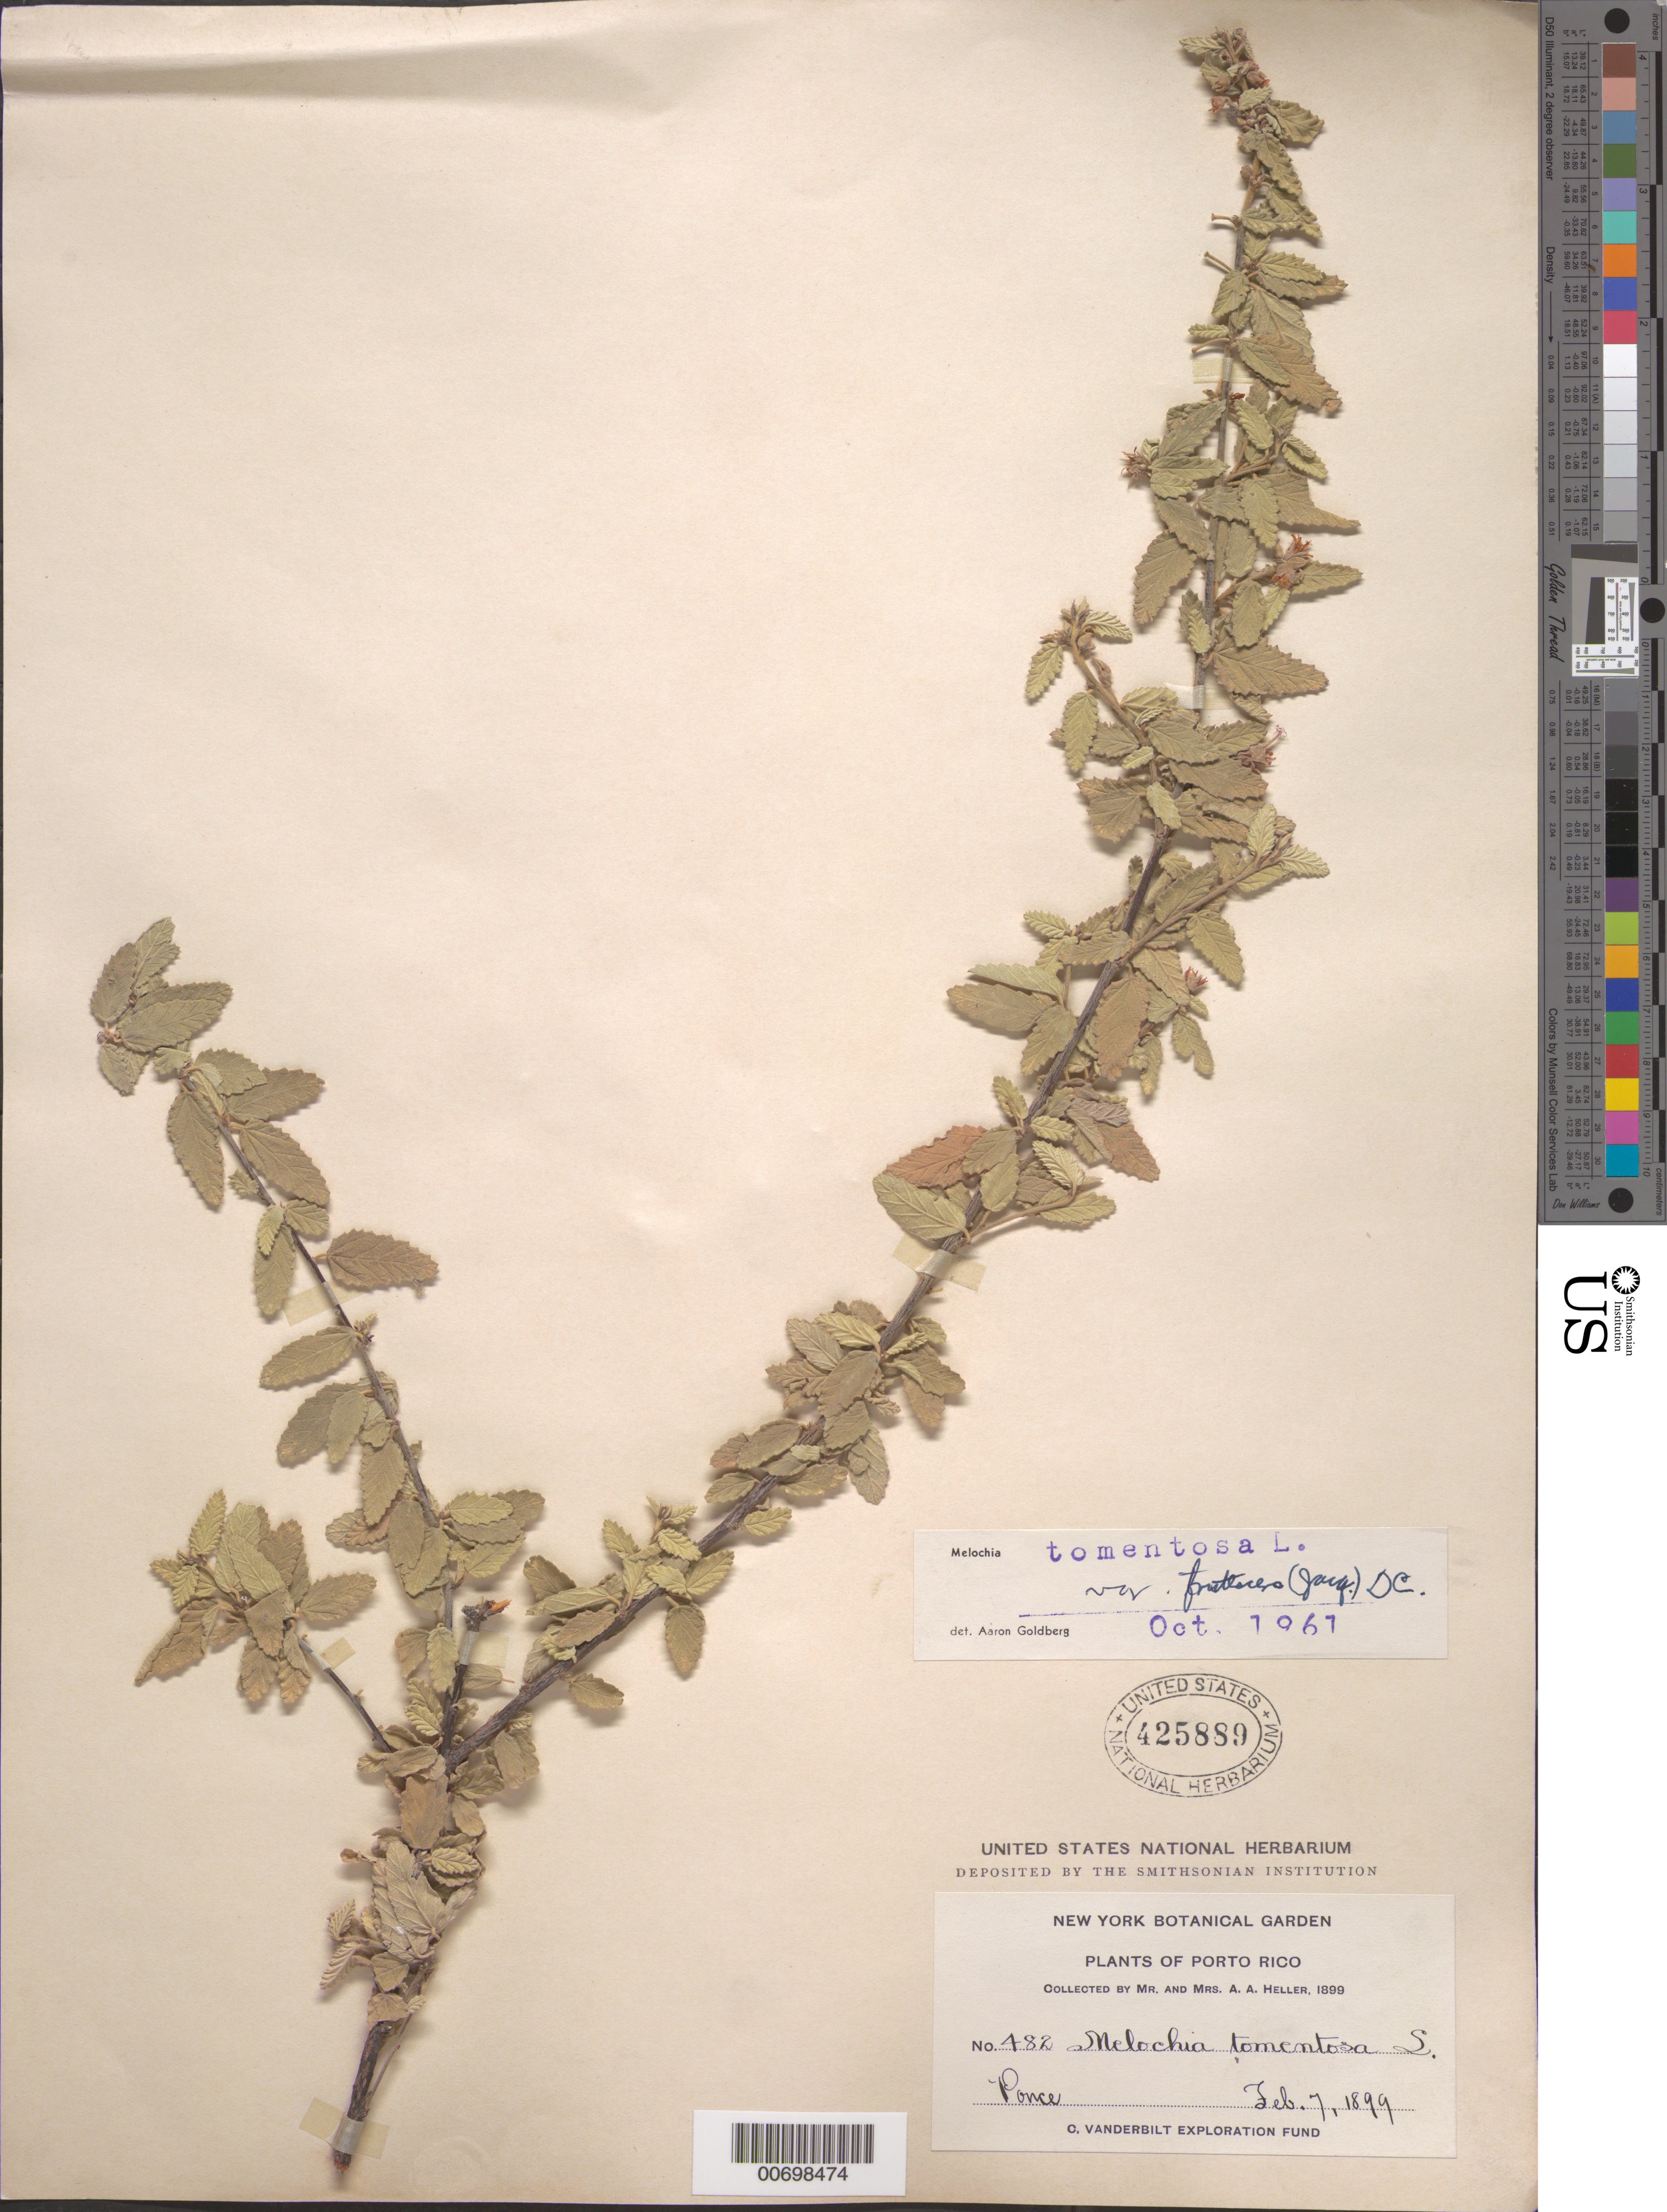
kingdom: Plantae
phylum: Tracheophyta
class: Magnoliopsida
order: Malvales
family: Malvaceae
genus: Melochia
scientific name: Melochia tomentosa var. frutescens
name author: DC.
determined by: Goldberg, Aaron, (US), NMNH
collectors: A. A. Heller & E. G. Heller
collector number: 482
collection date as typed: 07 Feb 1899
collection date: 1899-02-07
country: Puerto Rico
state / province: Ponce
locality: Ponce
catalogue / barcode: US 425889